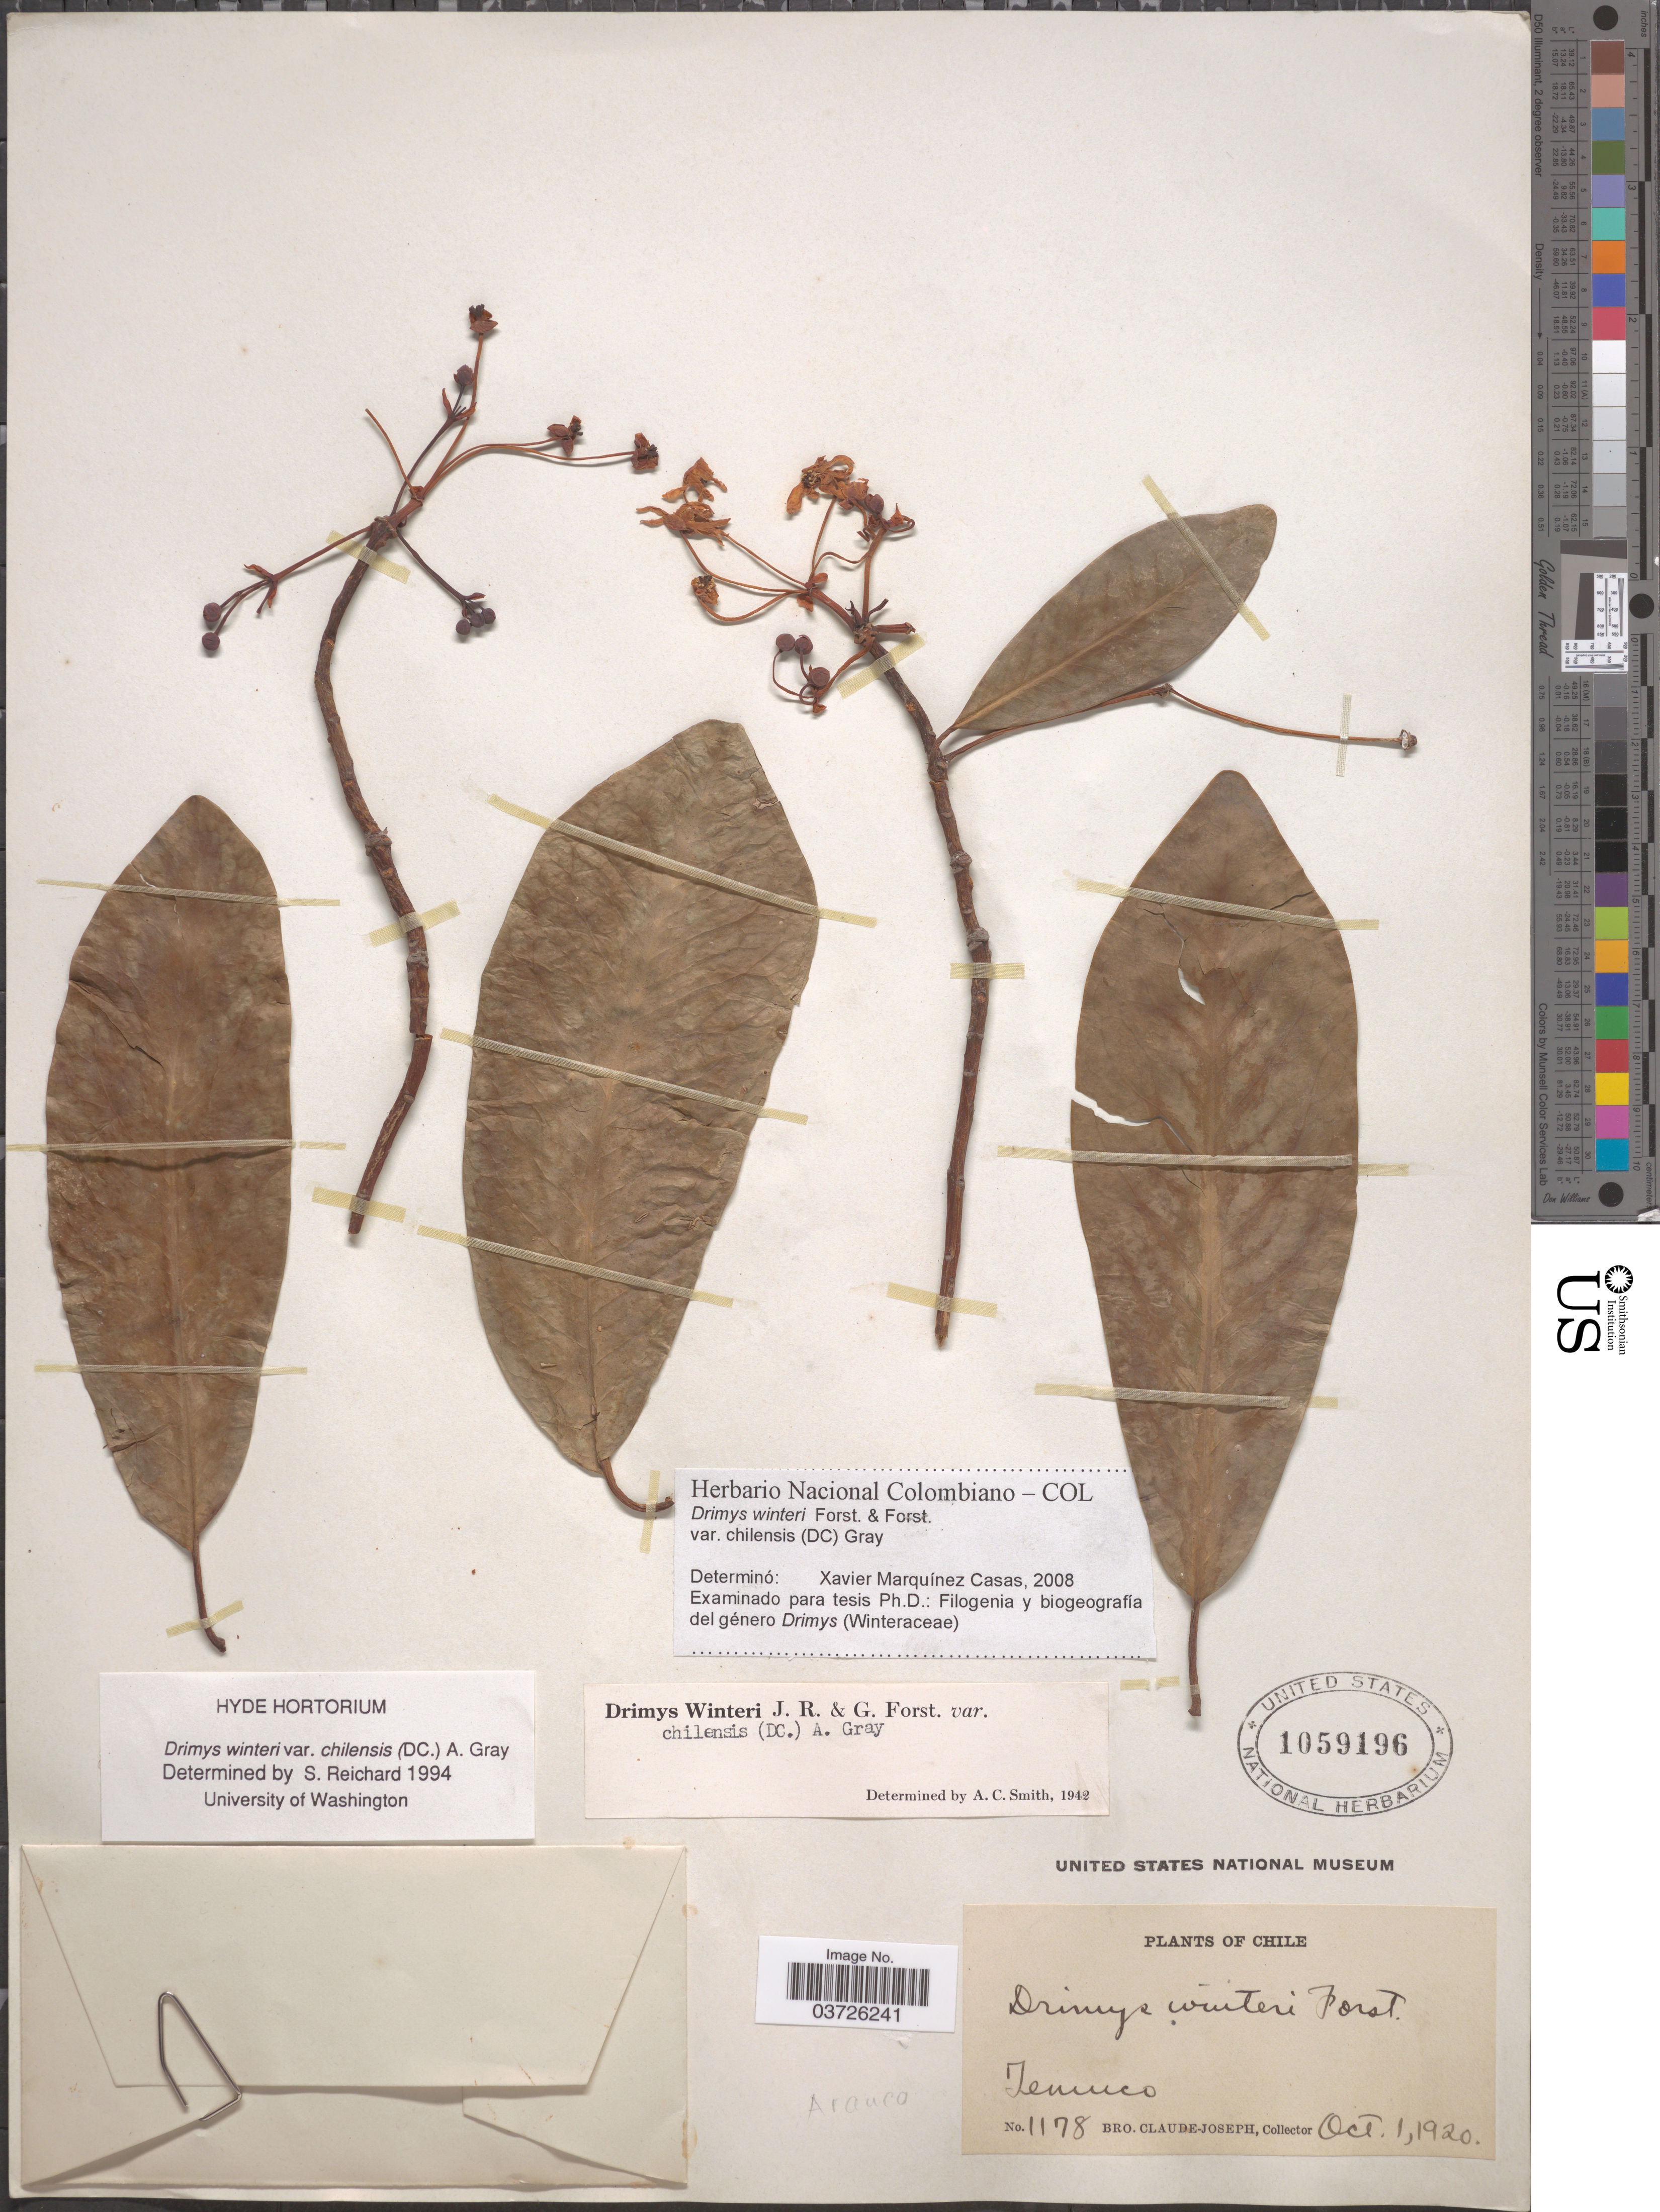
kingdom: Plantae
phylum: Tracheophyta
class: Magnoliopsida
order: Canellales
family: Winteraceae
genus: Drimys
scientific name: Drimys winteri var. chilensis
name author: (DC.) A. Gray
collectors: Bro. Claude-Joseph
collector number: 1178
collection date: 1920-10-01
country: Chile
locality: Arauco. Temuco.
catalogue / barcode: US 1059196